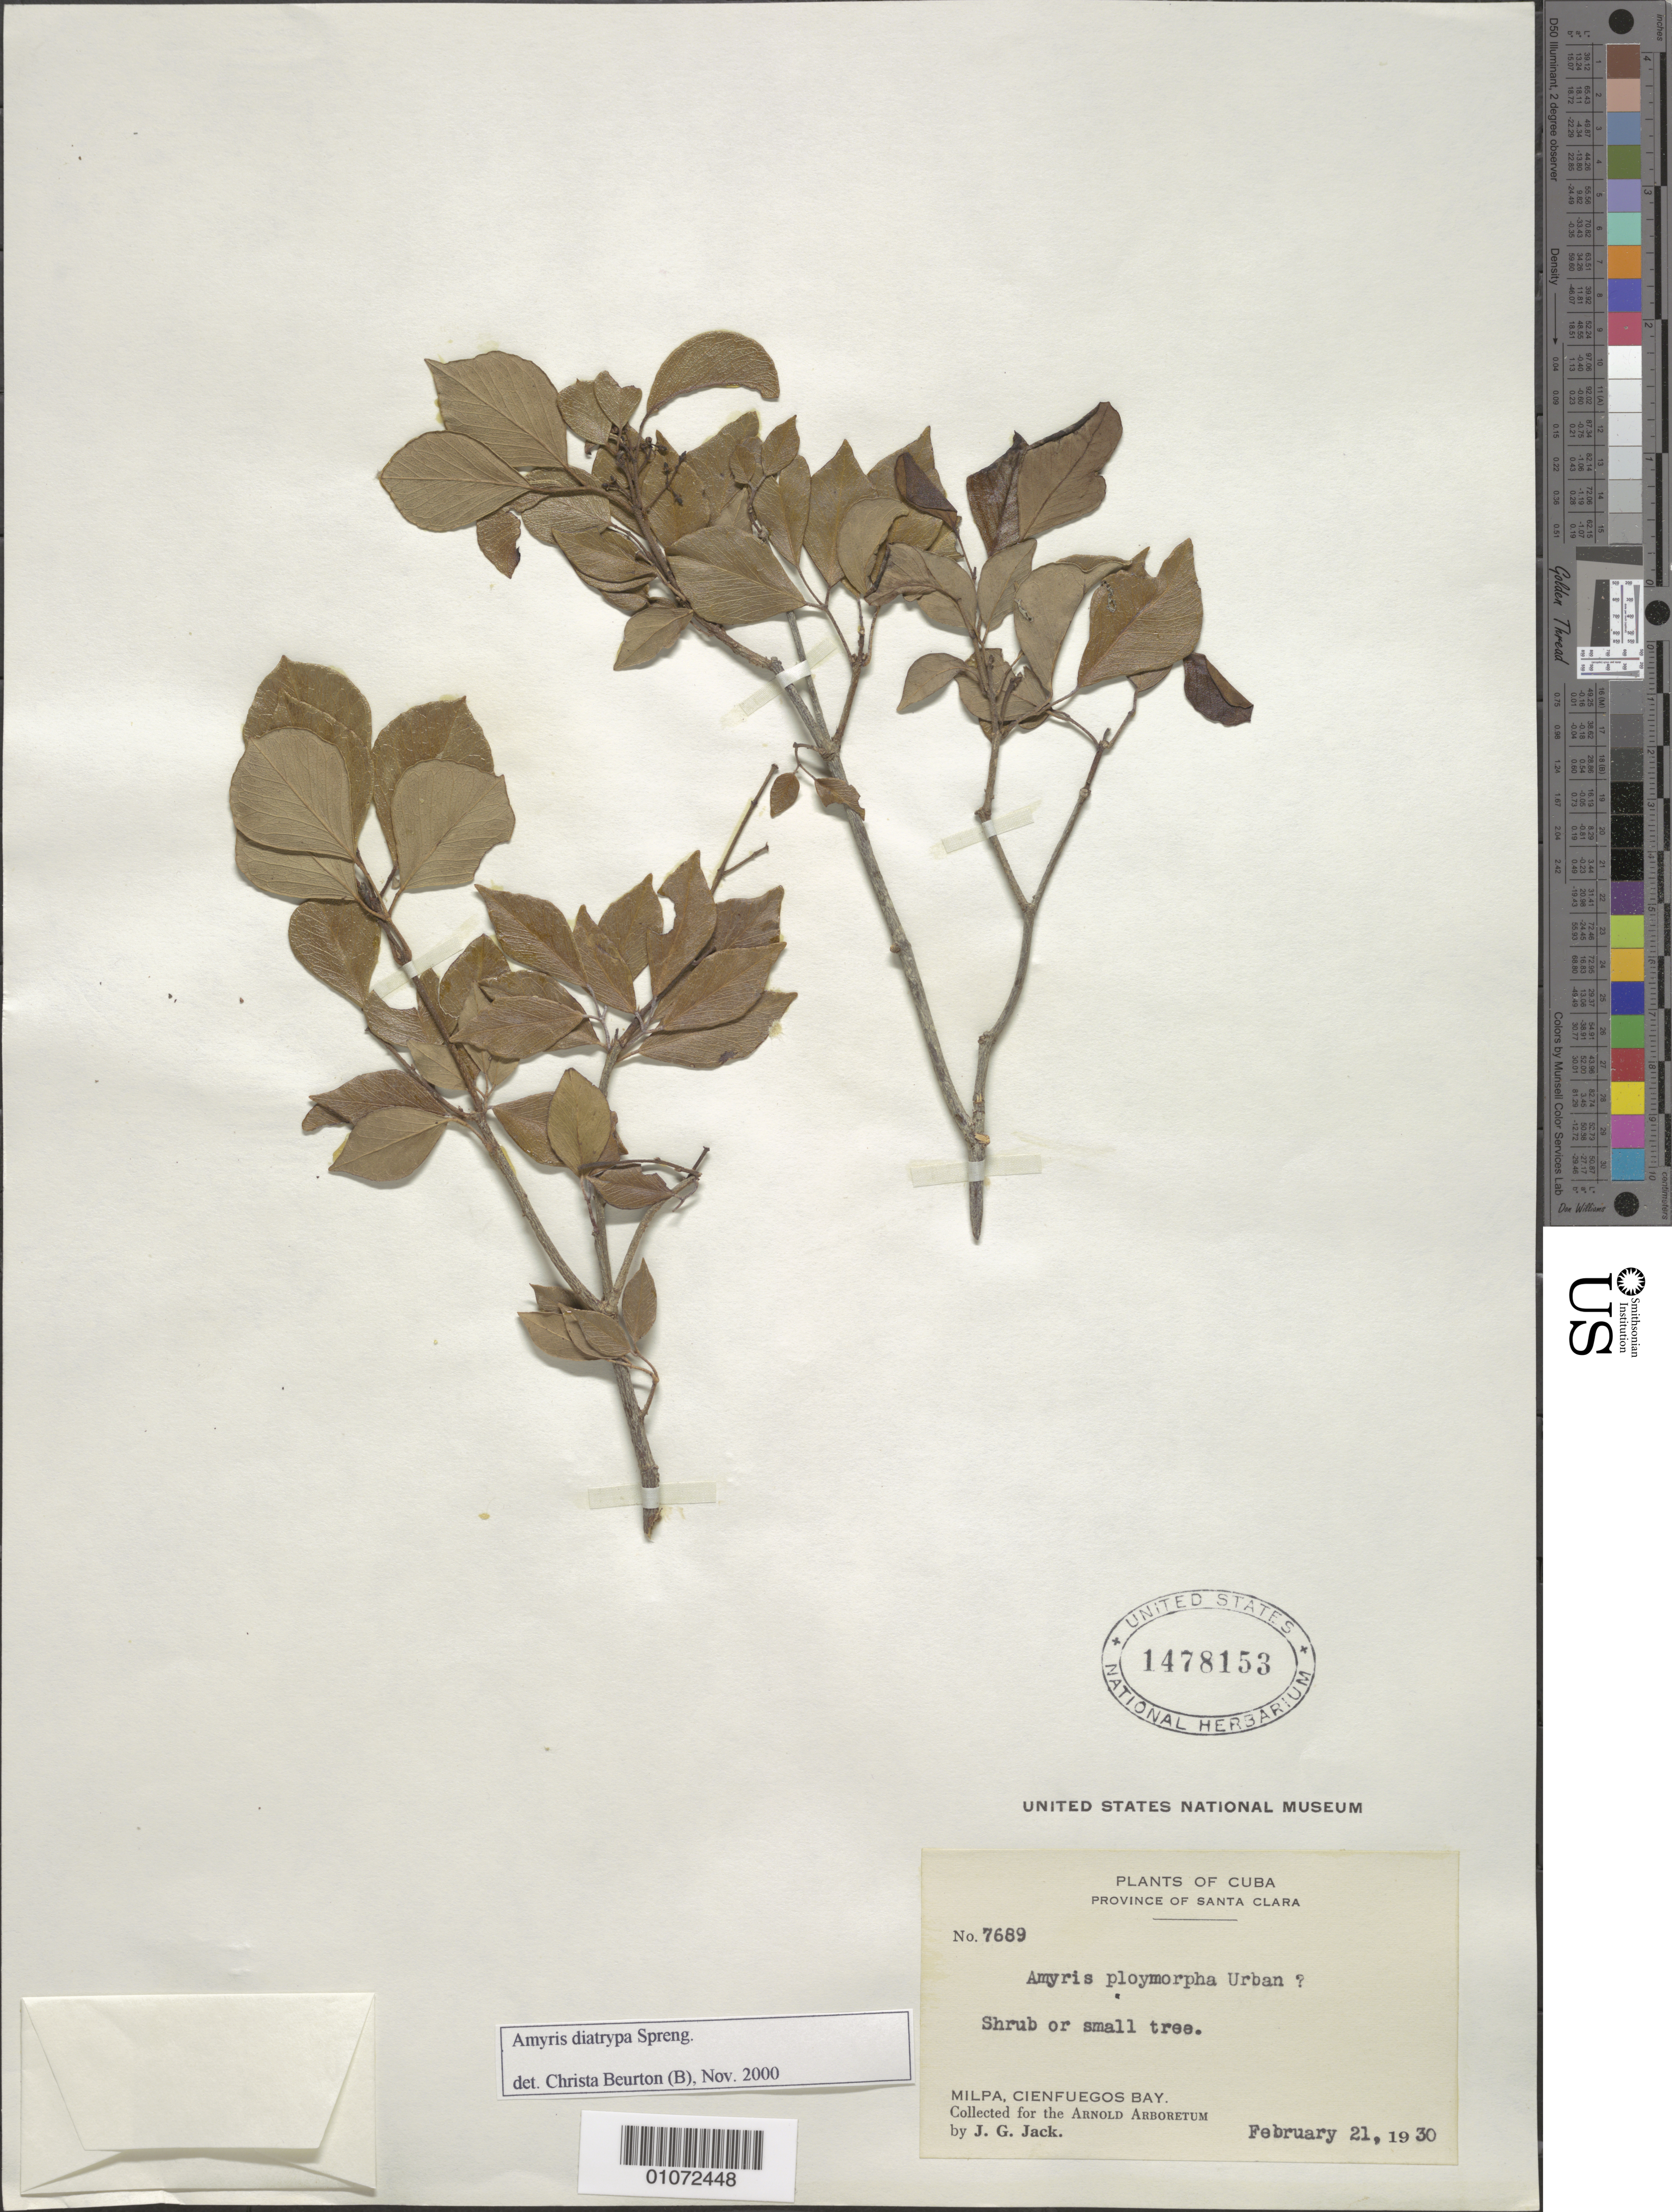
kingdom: Plantae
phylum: Tracheophyta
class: Magnoliopsida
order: Sapindales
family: Rutaceae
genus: Amyris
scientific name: Amyris diatrypa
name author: Spreng.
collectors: J. G. Jack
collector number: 7689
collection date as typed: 21 Feb 1930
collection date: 1930-02-21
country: Cuba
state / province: Cienfuegos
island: Cuba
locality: Milpa, Cienfuegos Bay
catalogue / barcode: US 1478153